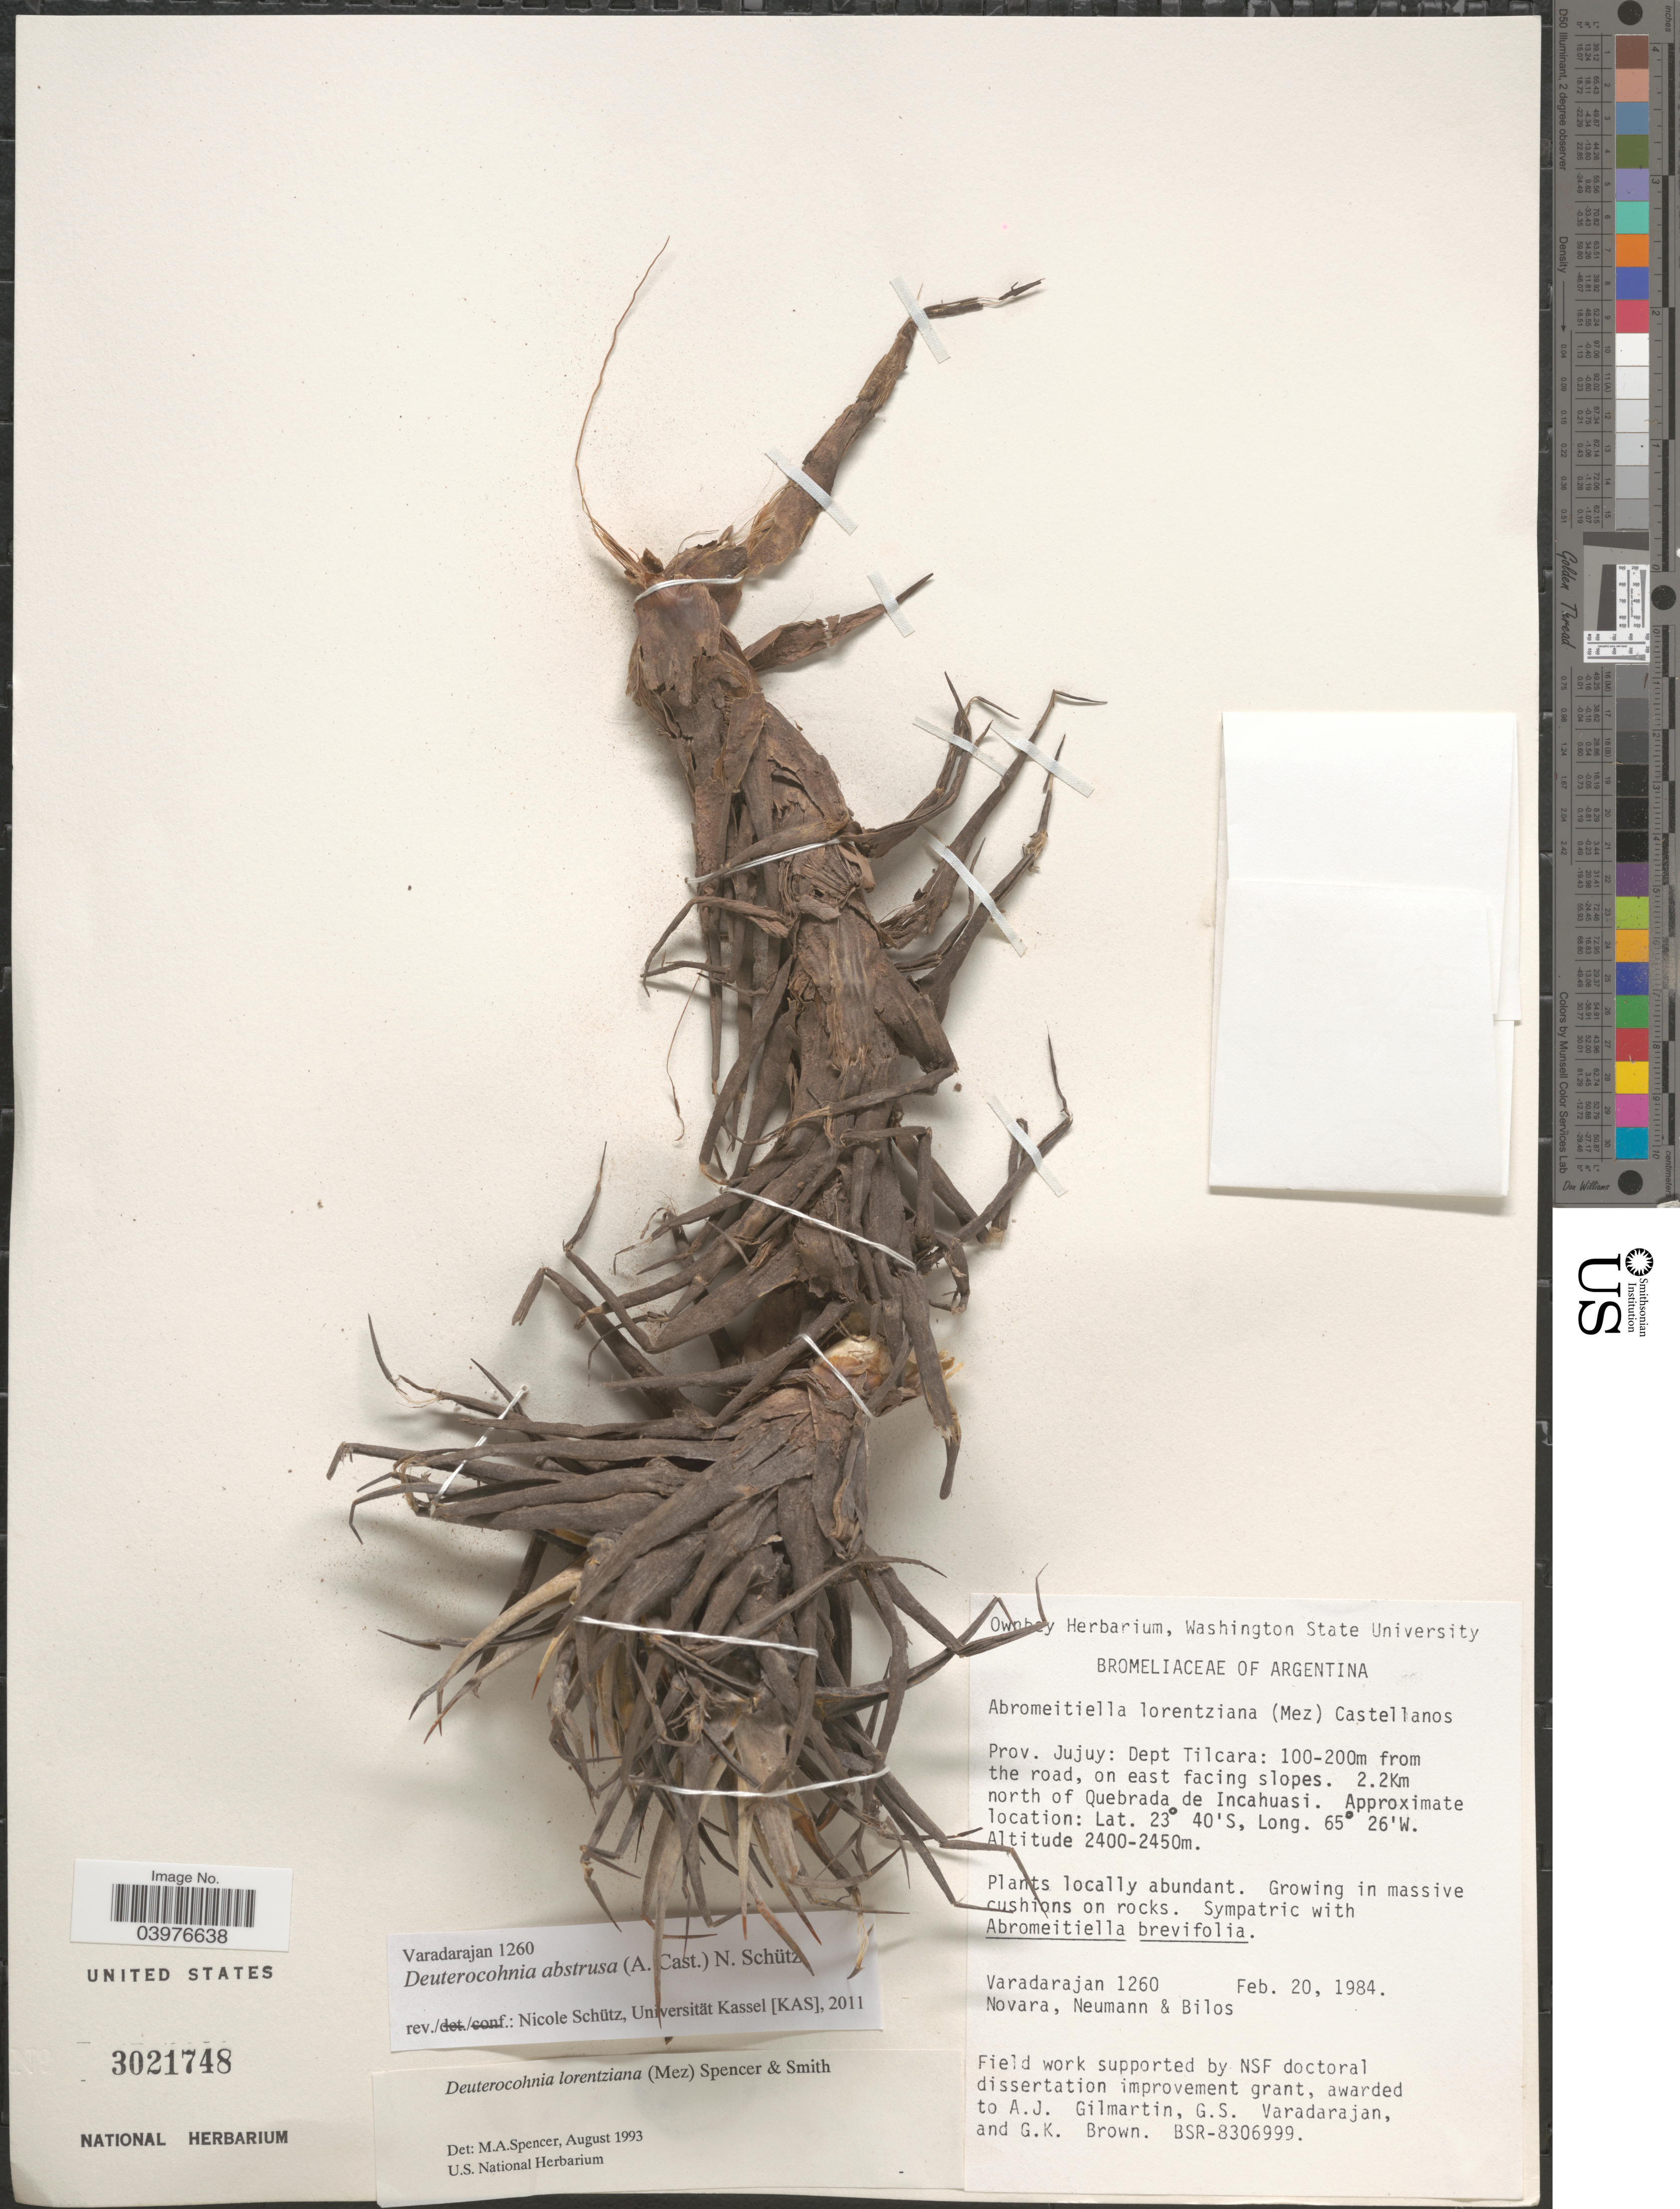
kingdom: Plantae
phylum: Tracheophyta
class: Liliopsida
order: Poales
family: Bromeliaceae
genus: Deuterocohnia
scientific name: Deuterocohnia abstrusa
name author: N. Schuetz & A. Cast.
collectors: G. S. Varadarajan, -. Novara, Neumann, -- & -. Bilos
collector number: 1260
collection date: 1984-02-20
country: Argentina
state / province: Jujuy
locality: Dept. Tilcara: 100-200m from the road, on east facing slopes. 2.2Km north of Quebrada de Incahuasi.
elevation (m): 2400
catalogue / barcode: US 3021748